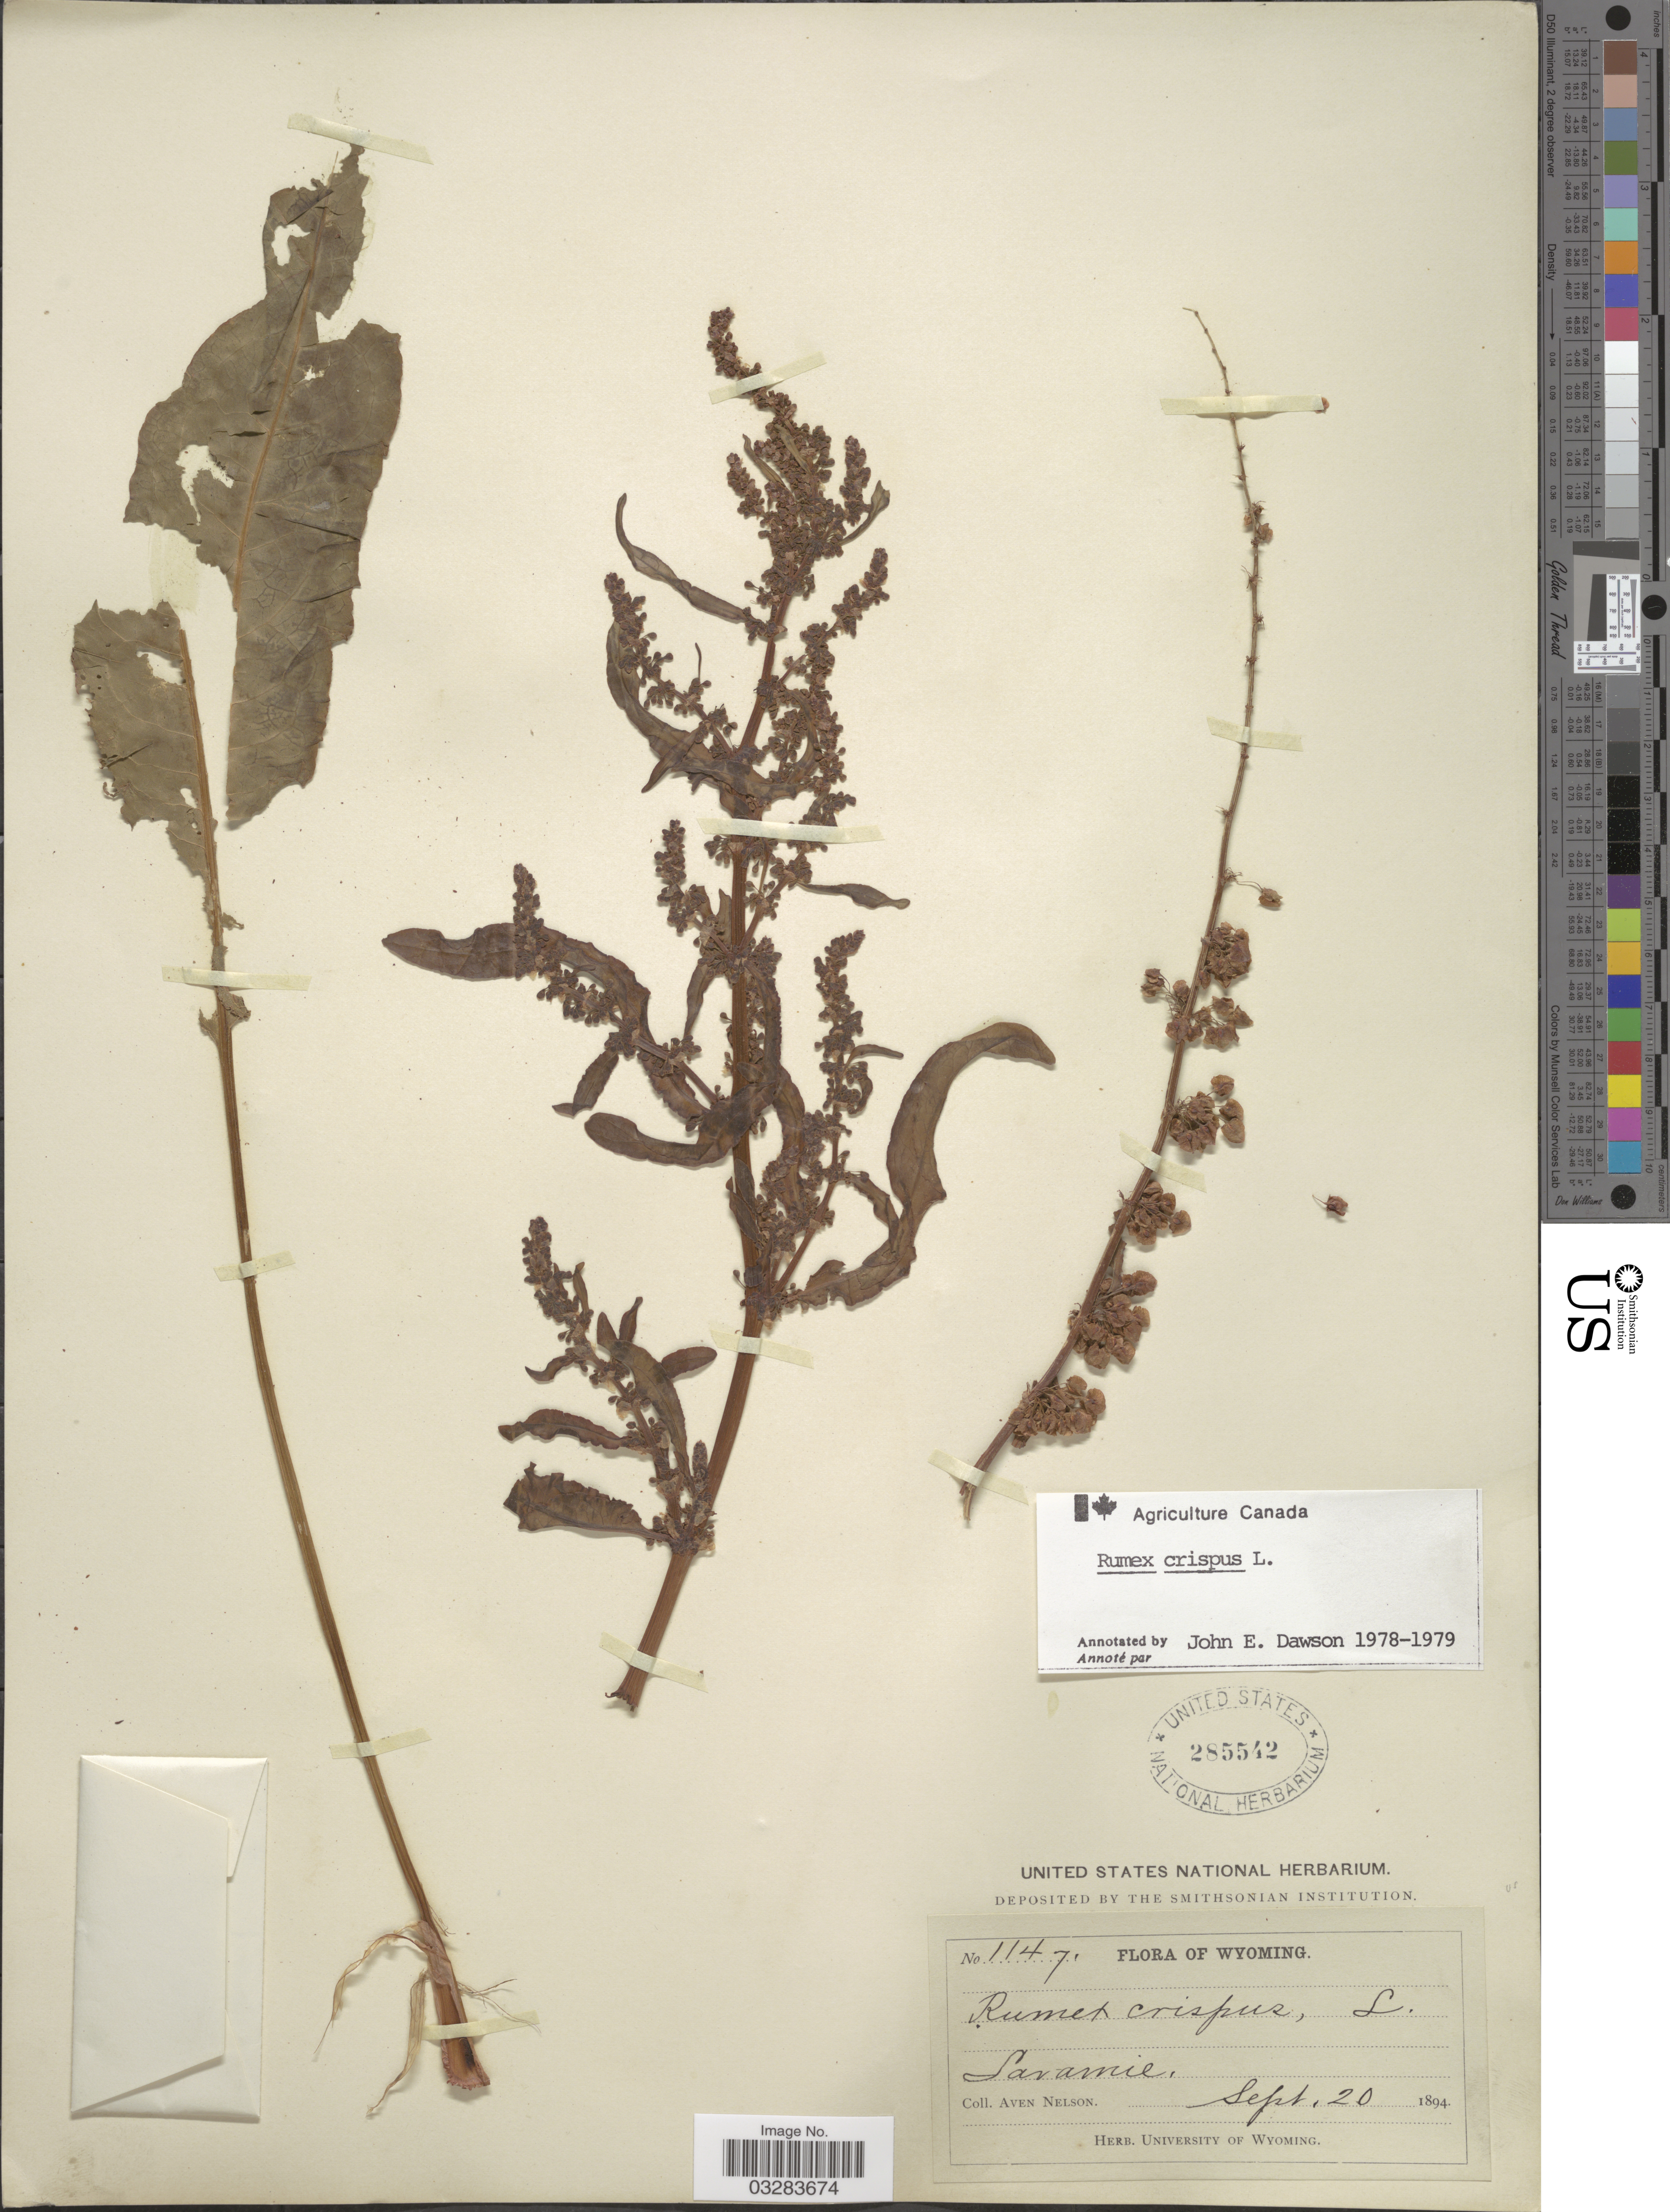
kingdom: Plantae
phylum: Tracheophyta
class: Magnoliopsida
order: Caryophyllales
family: Polygonaceae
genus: Rumex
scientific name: Rumex crispus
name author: L.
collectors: A. Nelson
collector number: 1147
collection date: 1894-09-20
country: United States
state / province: Wyoming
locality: Laramie.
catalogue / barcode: US 285542